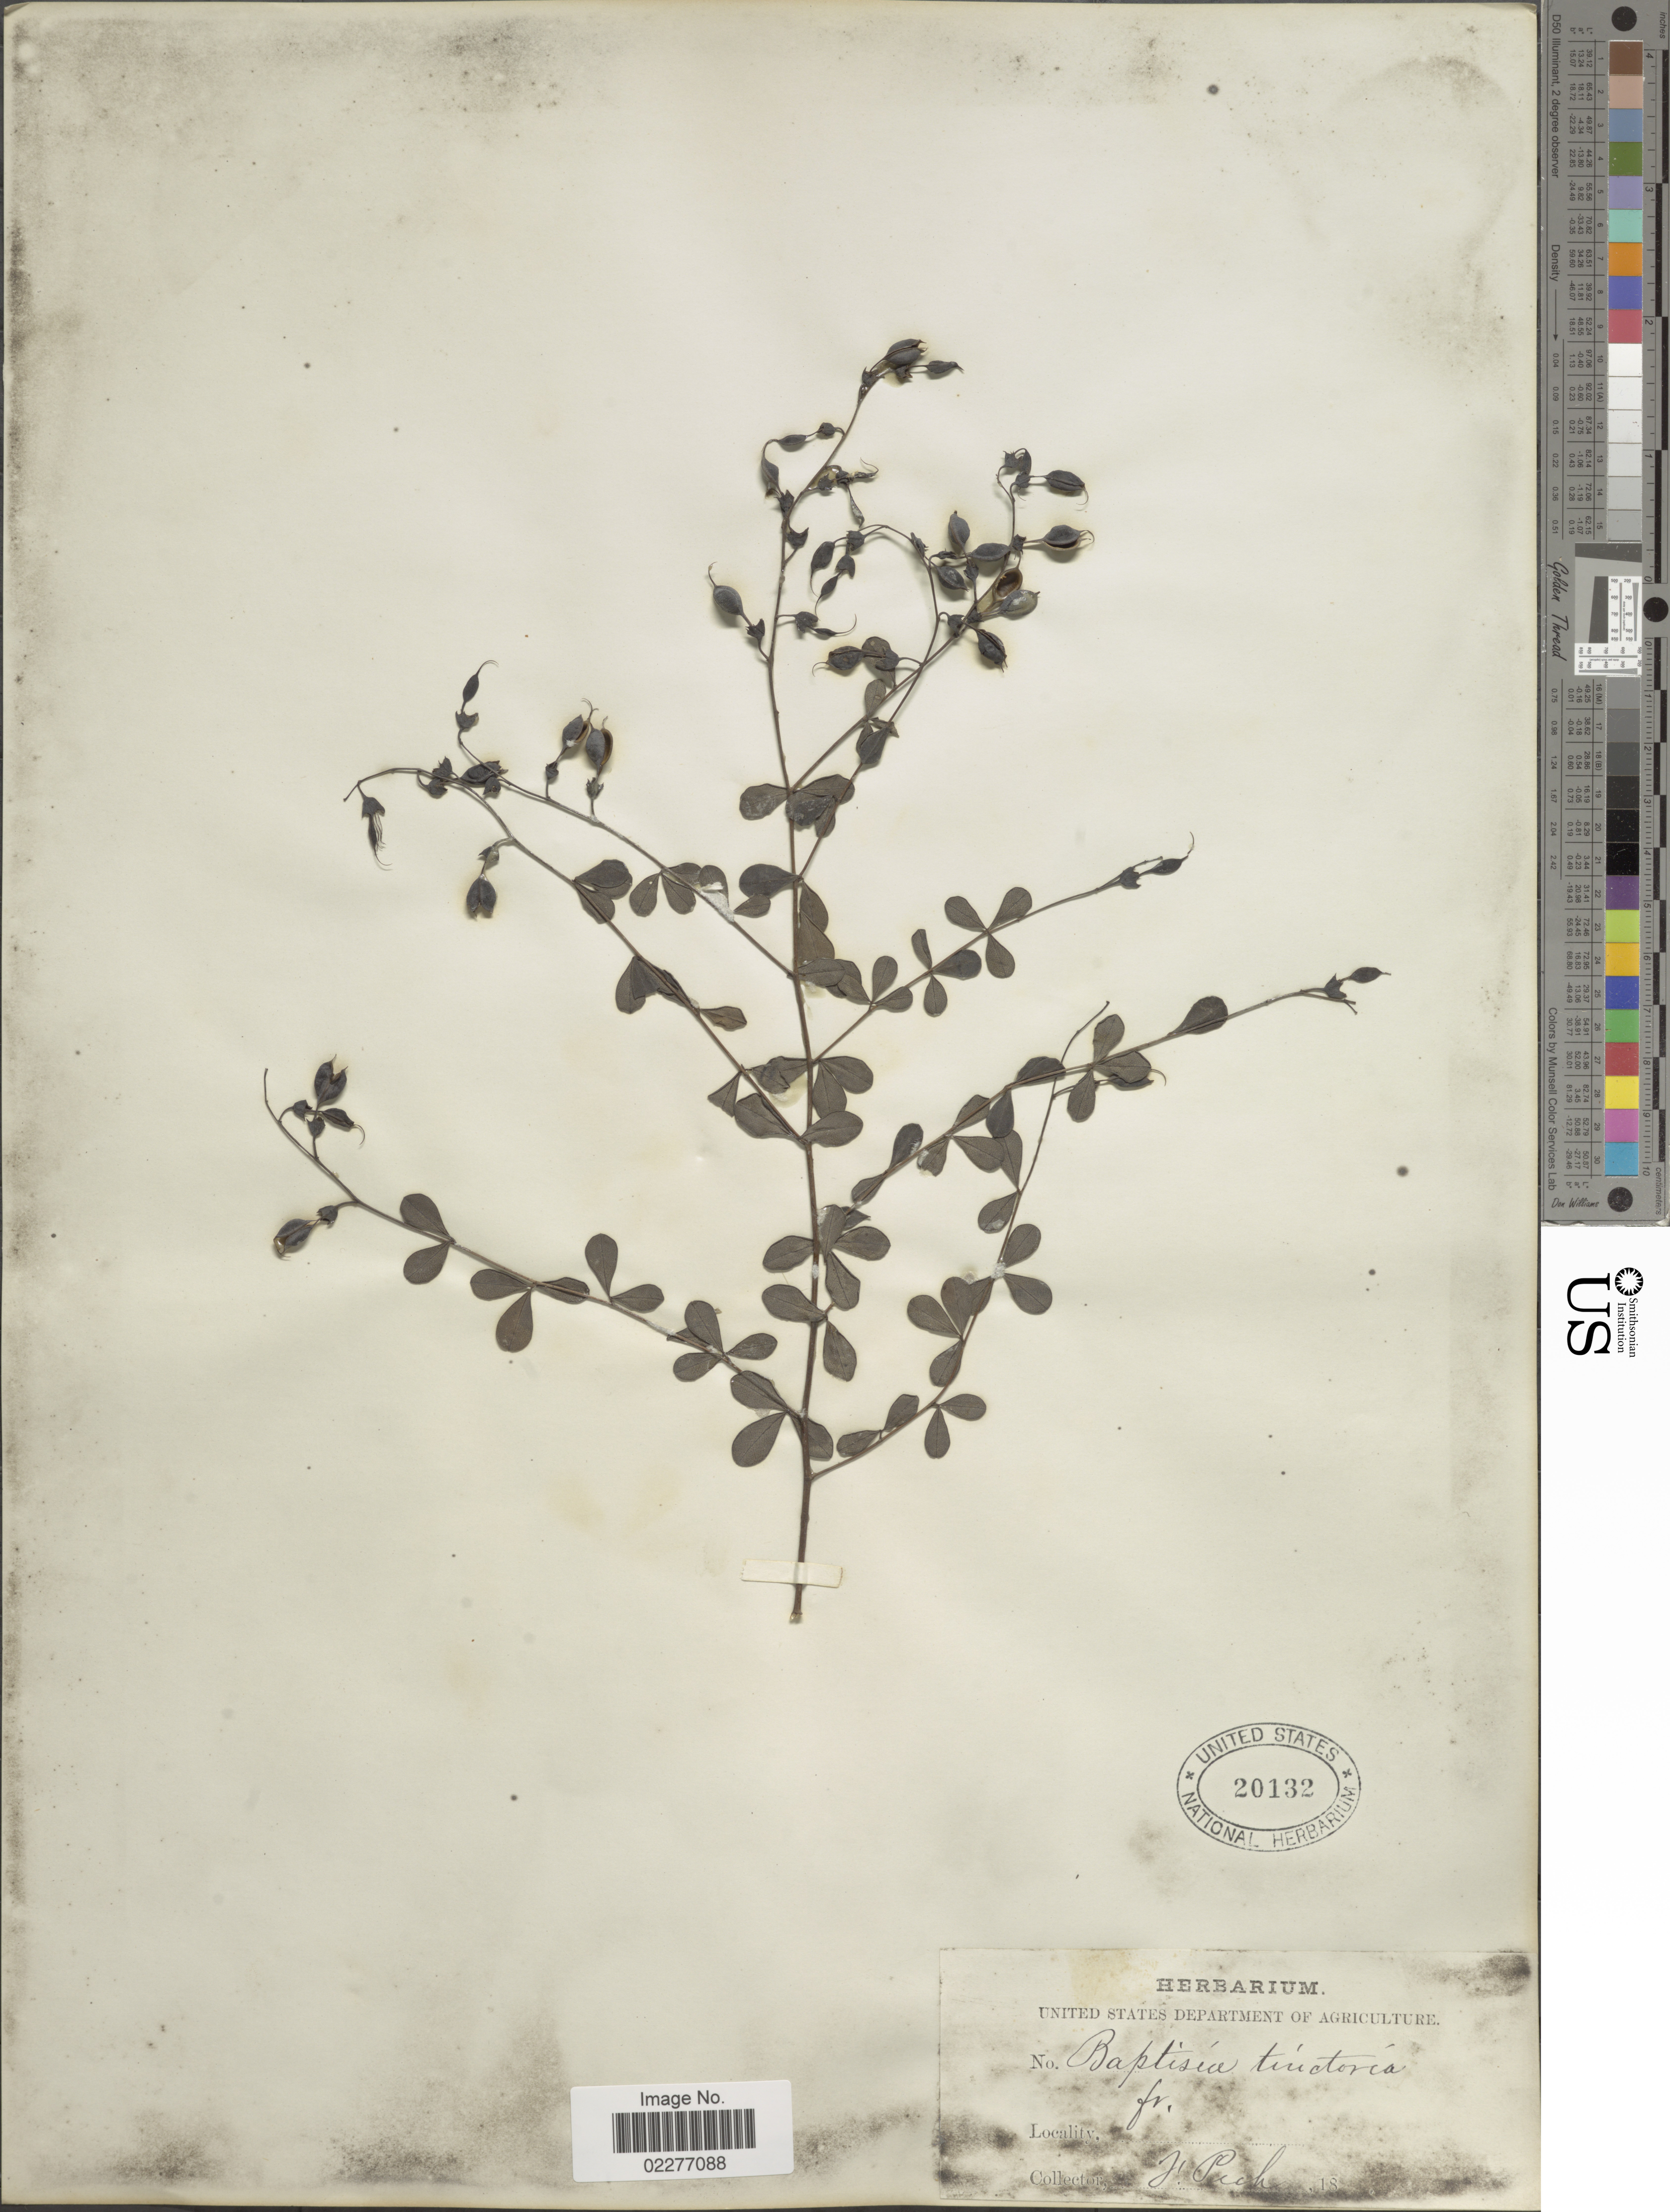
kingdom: Plantae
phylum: Tracheophyta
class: Magnoliopsida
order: Fabales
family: Fabaceae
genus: Baptisia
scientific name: Baptisia tinctoria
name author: (L.) R. Br.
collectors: F. Pick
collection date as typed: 18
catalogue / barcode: US 20132